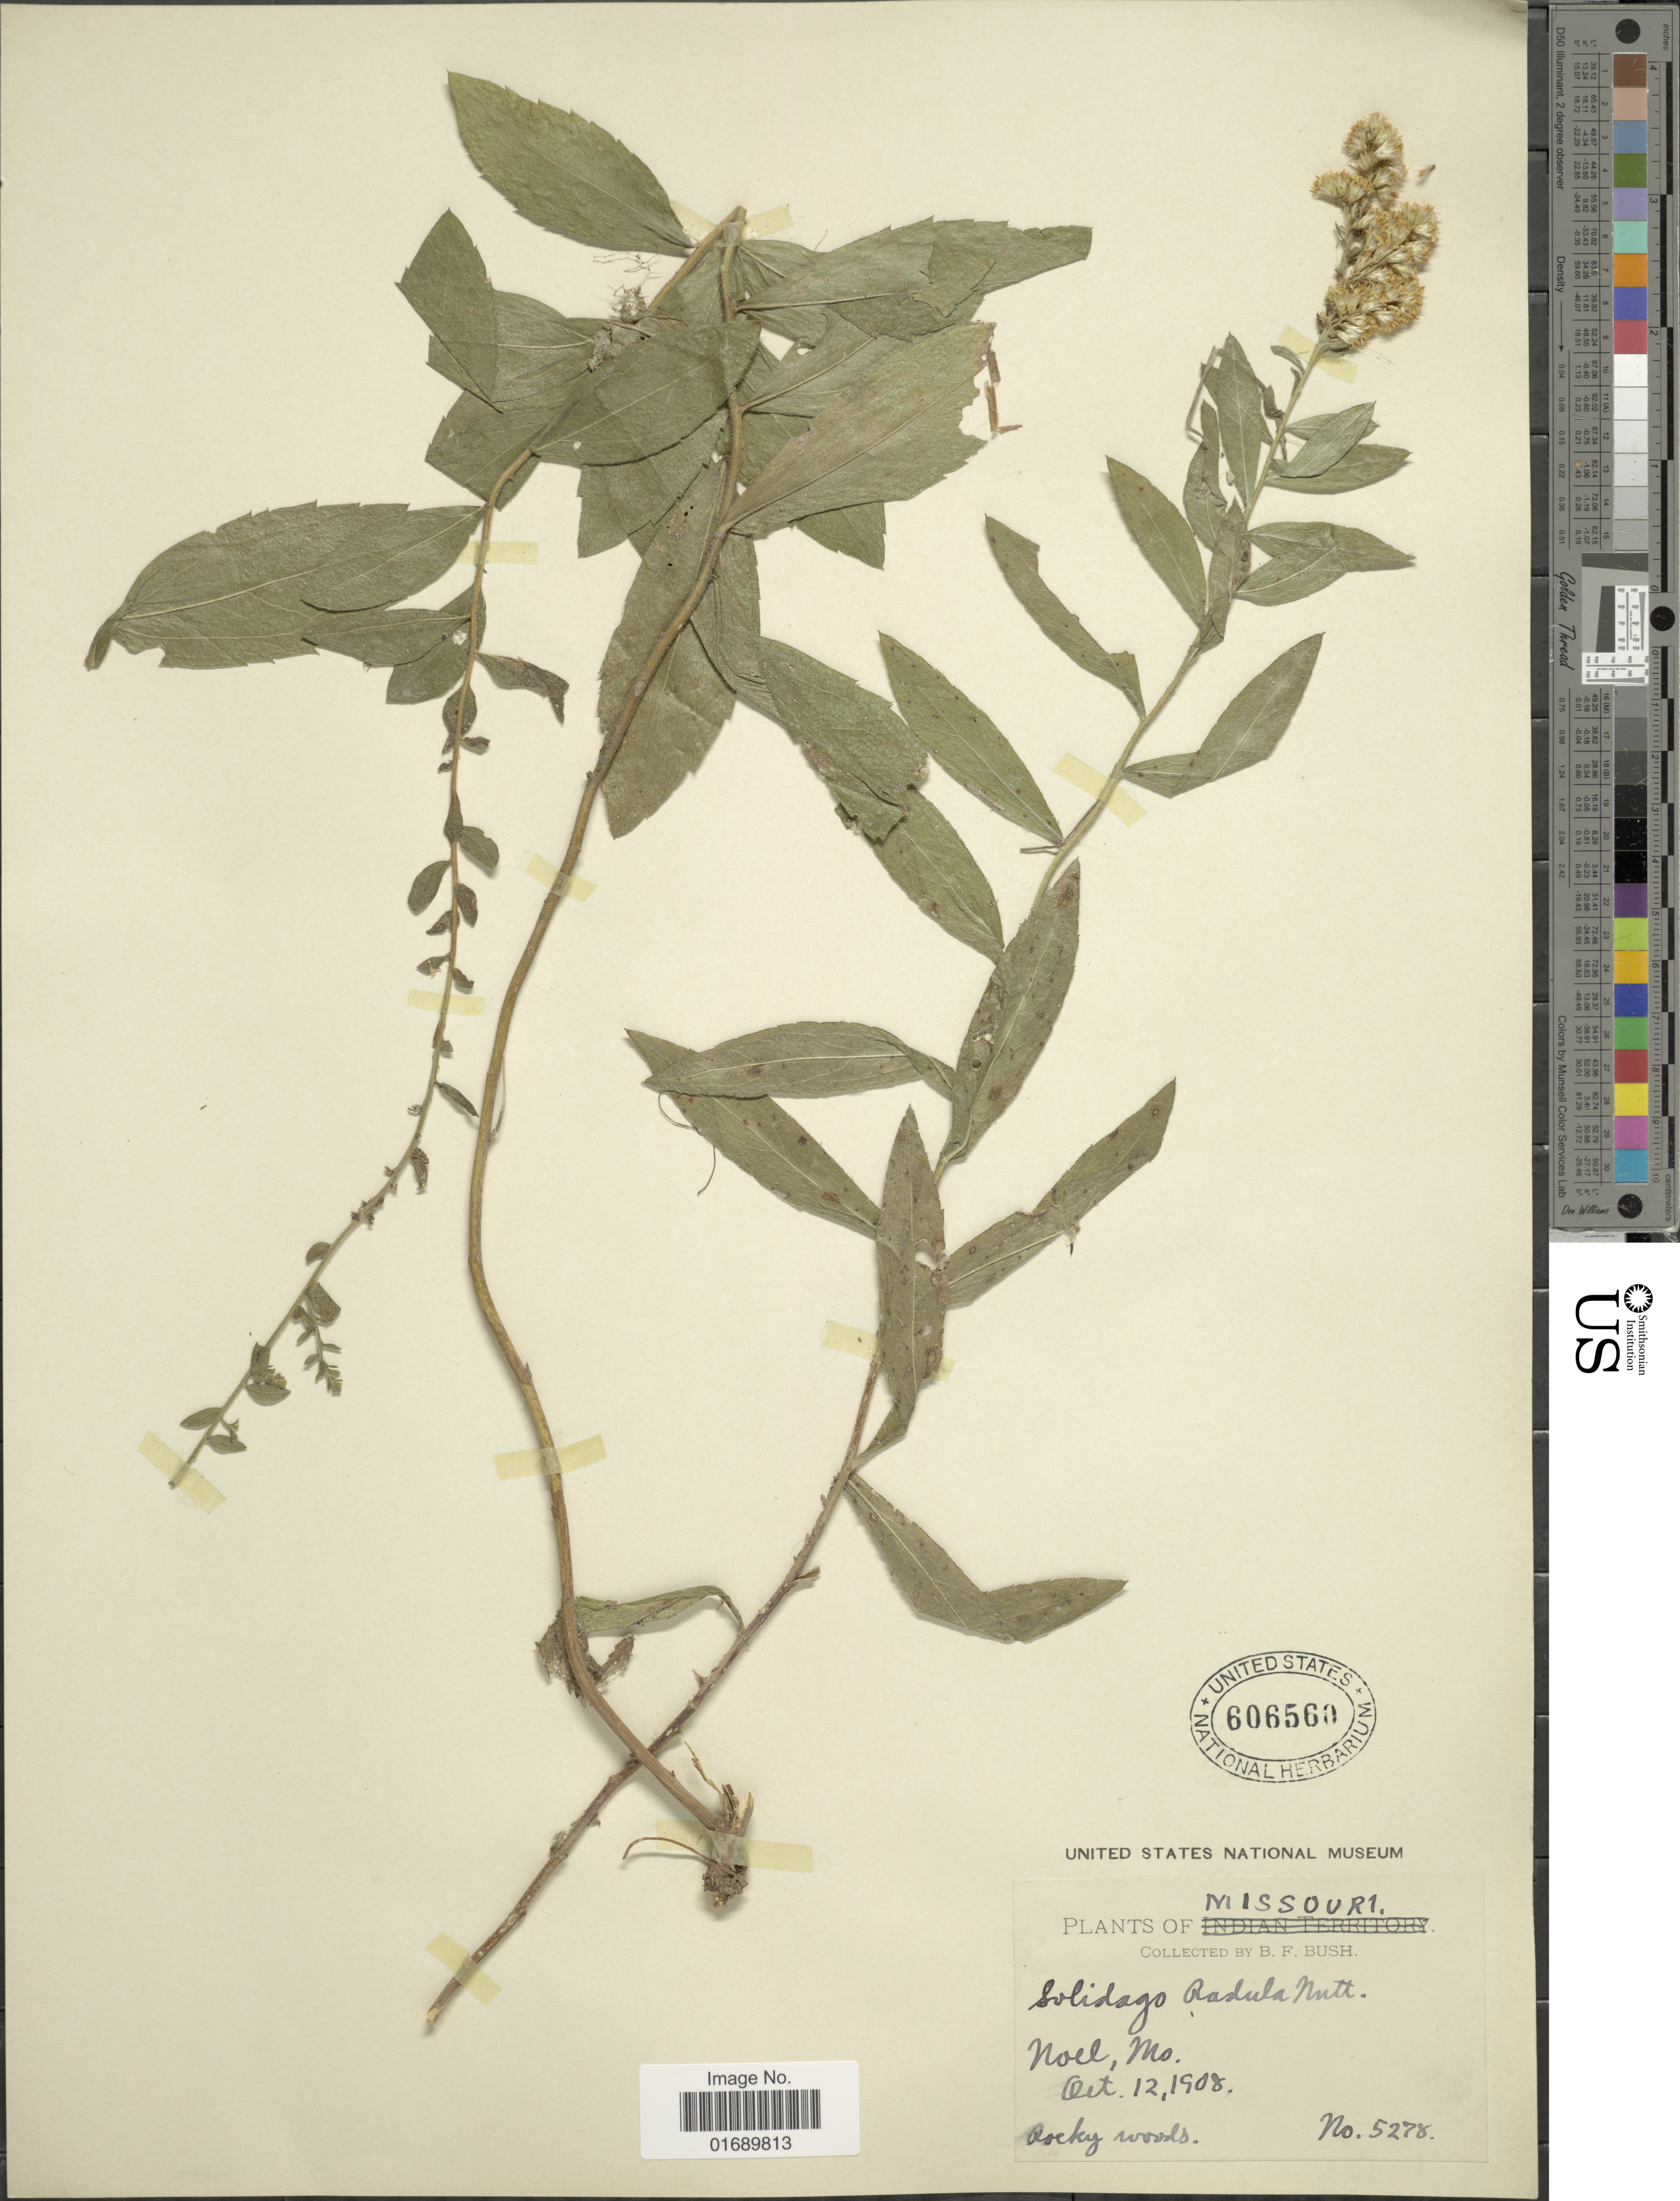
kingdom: Plantae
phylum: Tracheophyta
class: Magnoliopsida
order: Asterales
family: Asteraceae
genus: Solidago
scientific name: Solidago radula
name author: Nutt.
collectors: B. F. Bush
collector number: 5278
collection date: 1908-10-12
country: United States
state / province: Missouri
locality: Noel, Mo, Rocky woods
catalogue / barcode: US 606560